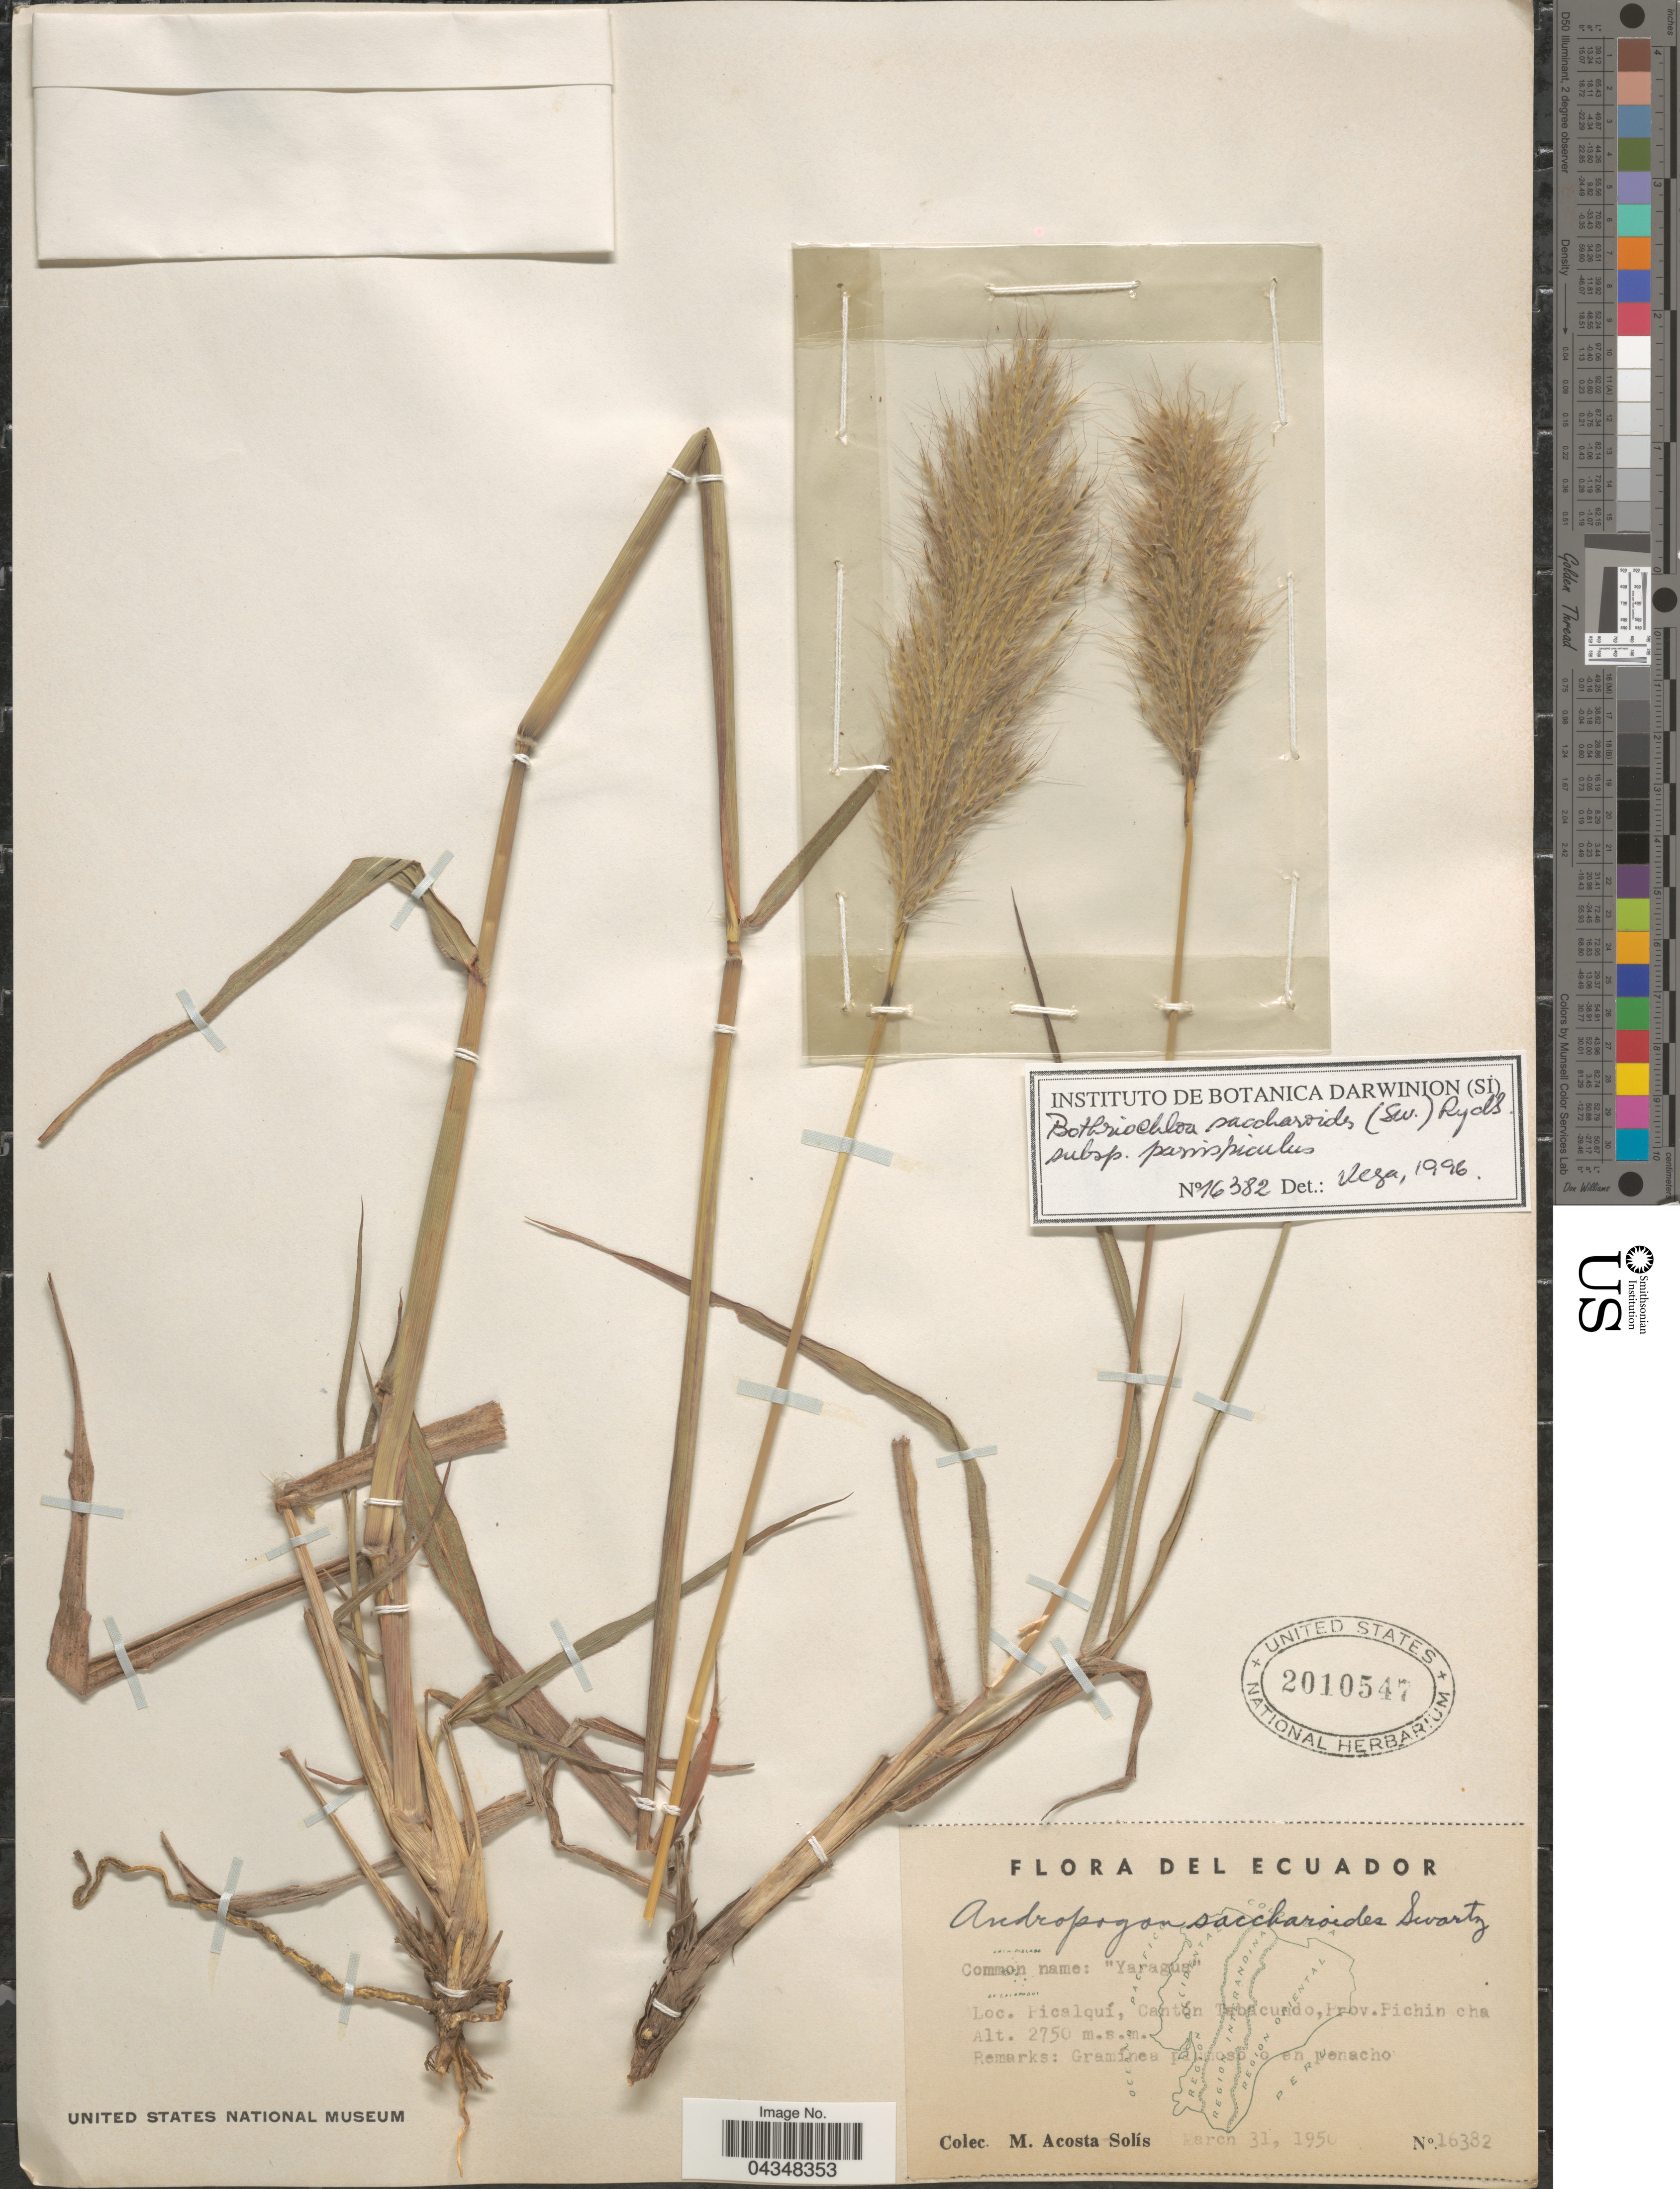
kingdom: Plantae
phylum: Tracheophyta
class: Liliopsida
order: Poales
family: Poaceae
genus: Bothriochloa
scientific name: Bothriochloa saccharoides var. parvispicula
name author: (Hitchc.) Tovar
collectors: M. Acosta Solis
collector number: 16382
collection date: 1950-03-31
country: Ecuador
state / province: Pichincha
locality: Picalquí, Cantón Tabacundo.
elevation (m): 2750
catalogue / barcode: US 2010547